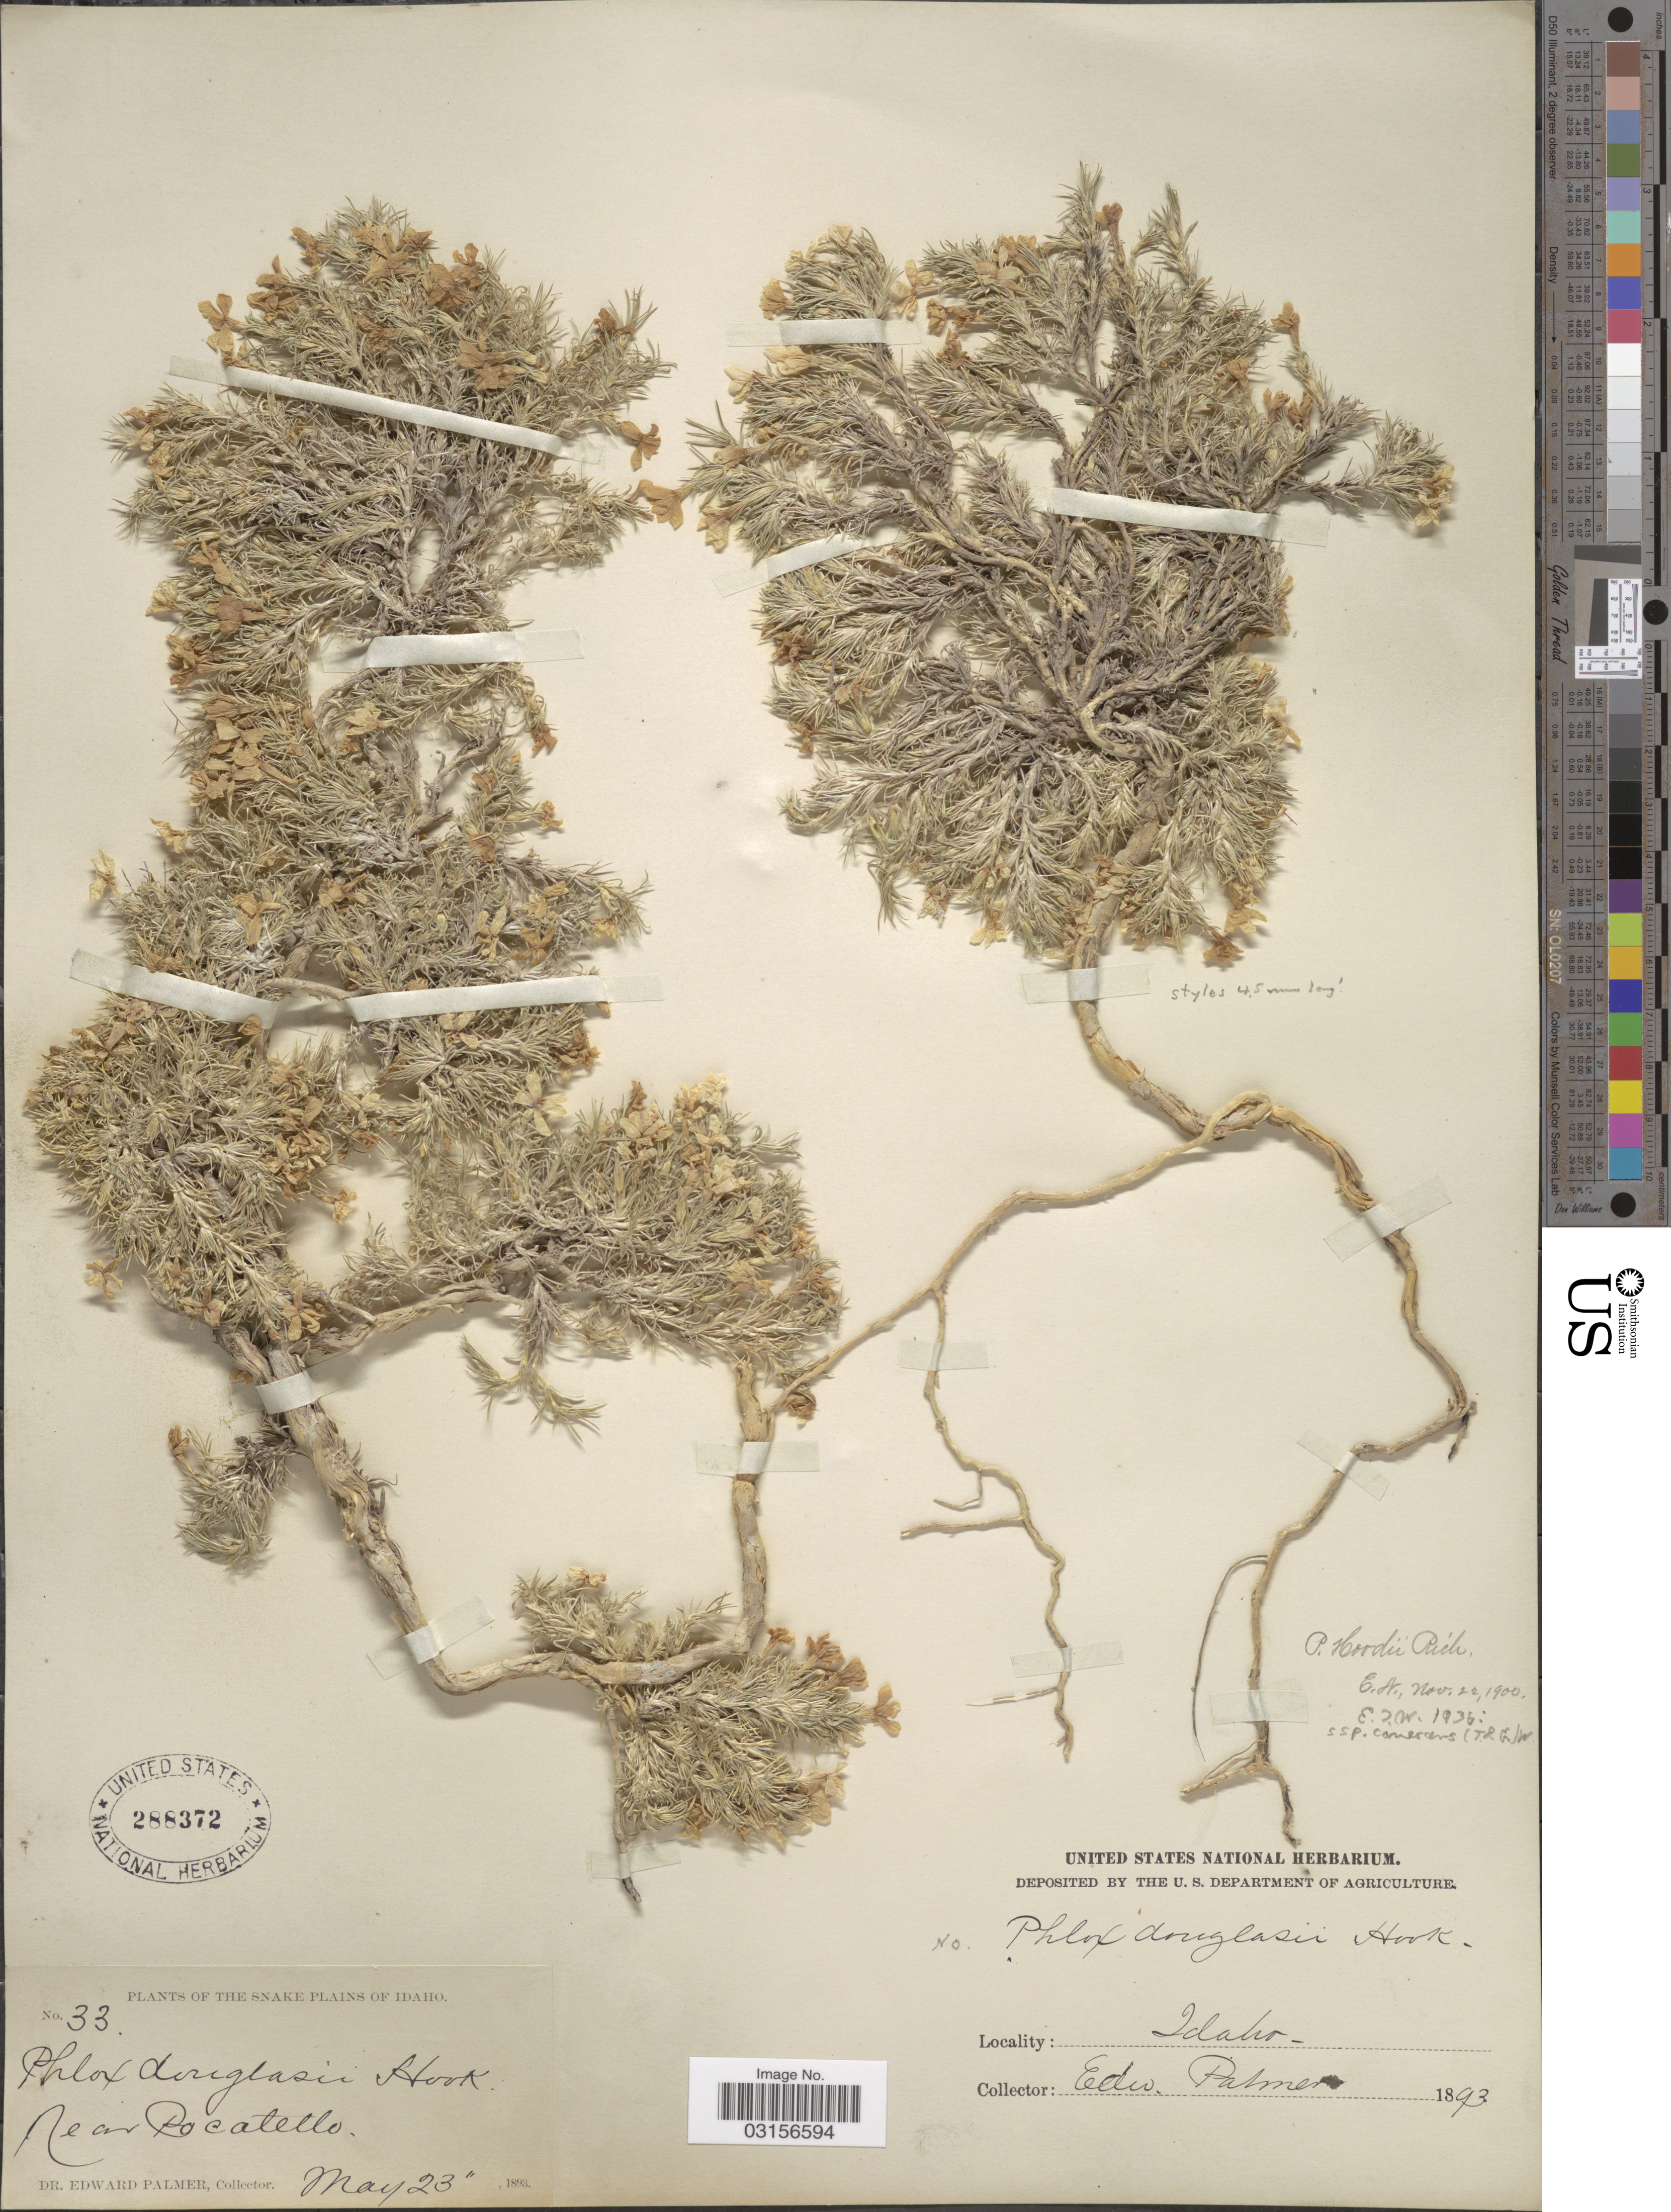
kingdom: Plantae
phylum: Tracheophyta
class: Magnoliopsida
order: Ericales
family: Polemoniaceae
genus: Phlox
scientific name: Phlox hoodii subsp. canescens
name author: (Torr. & A. Gray) Wherry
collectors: E. Palmer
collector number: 33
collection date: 1893-05-23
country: United States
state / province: Idaho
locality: The Snake Plains of Idaho. Near Pocatello.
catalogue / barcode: US 288372